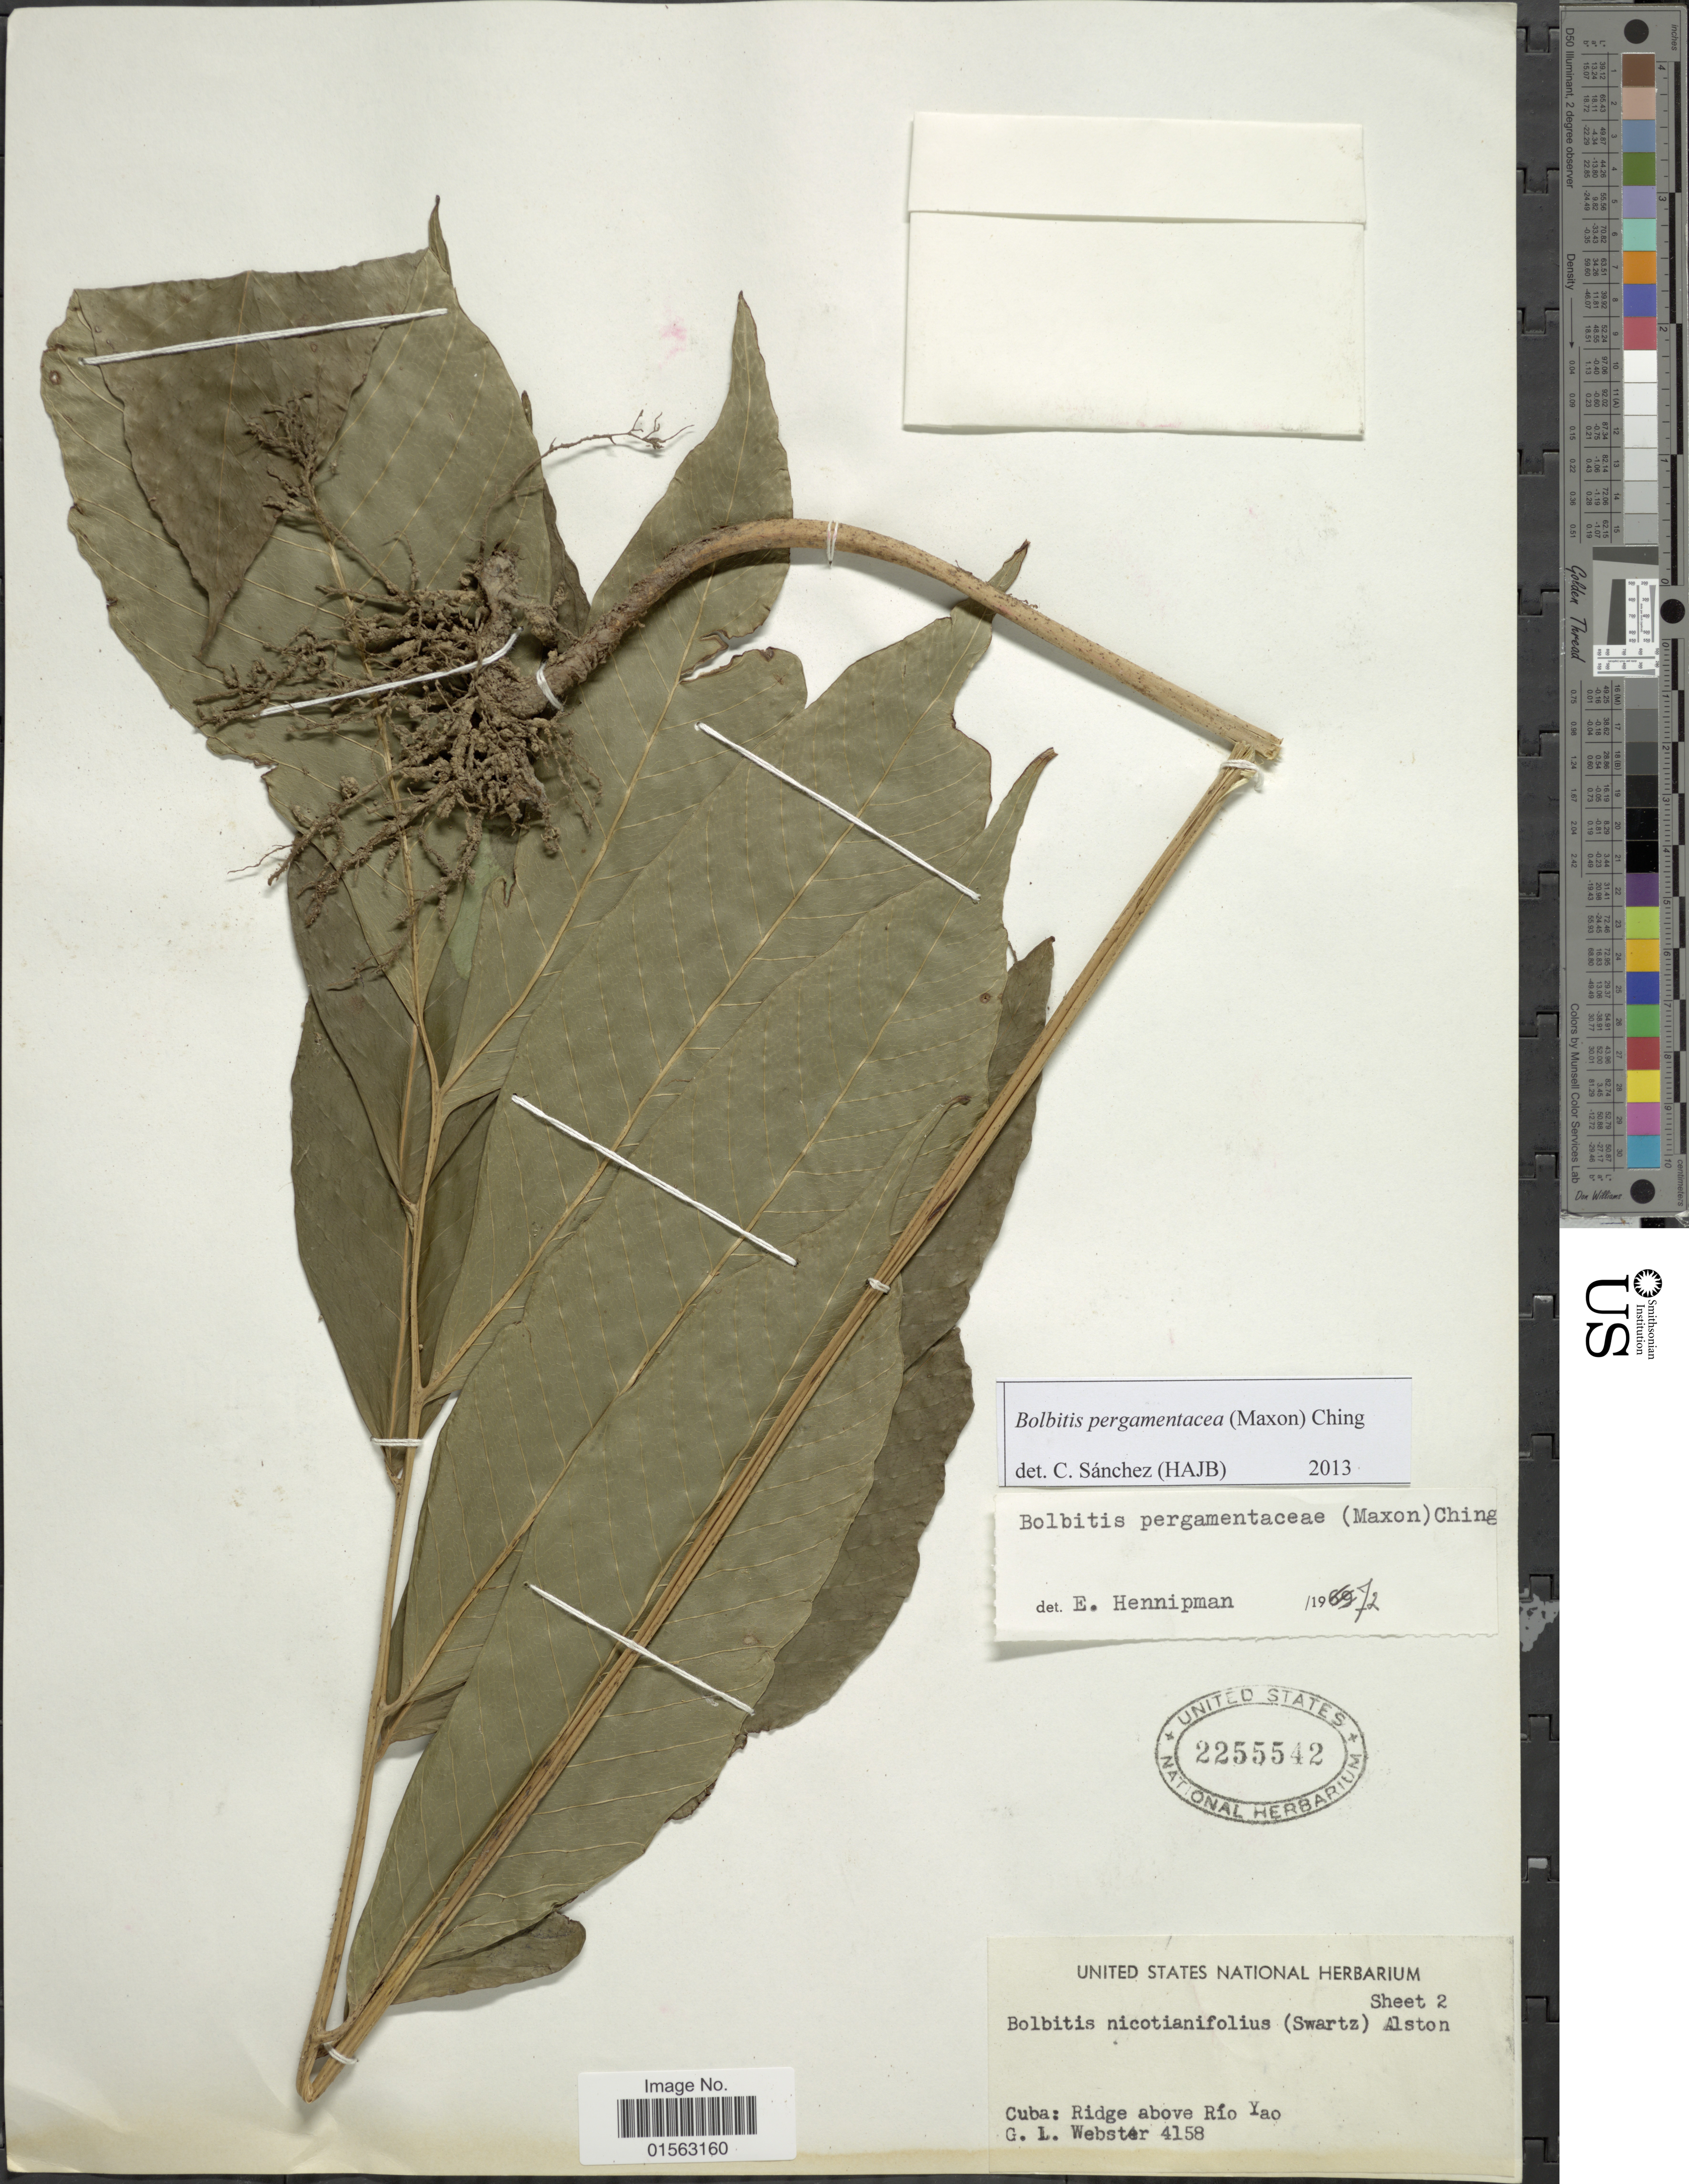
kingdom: Plantae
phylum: Tracheophyta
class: Polypodiopsida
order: Polypodiales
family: Dryopteridaceae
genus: Mickelia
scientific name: Mickelia pergamentacea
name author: (Maxon) R.C. Moran et al.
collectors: G. L. Webster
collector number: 4158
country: Cuba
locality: Ridge above Río Yao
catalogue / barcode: US 2255542